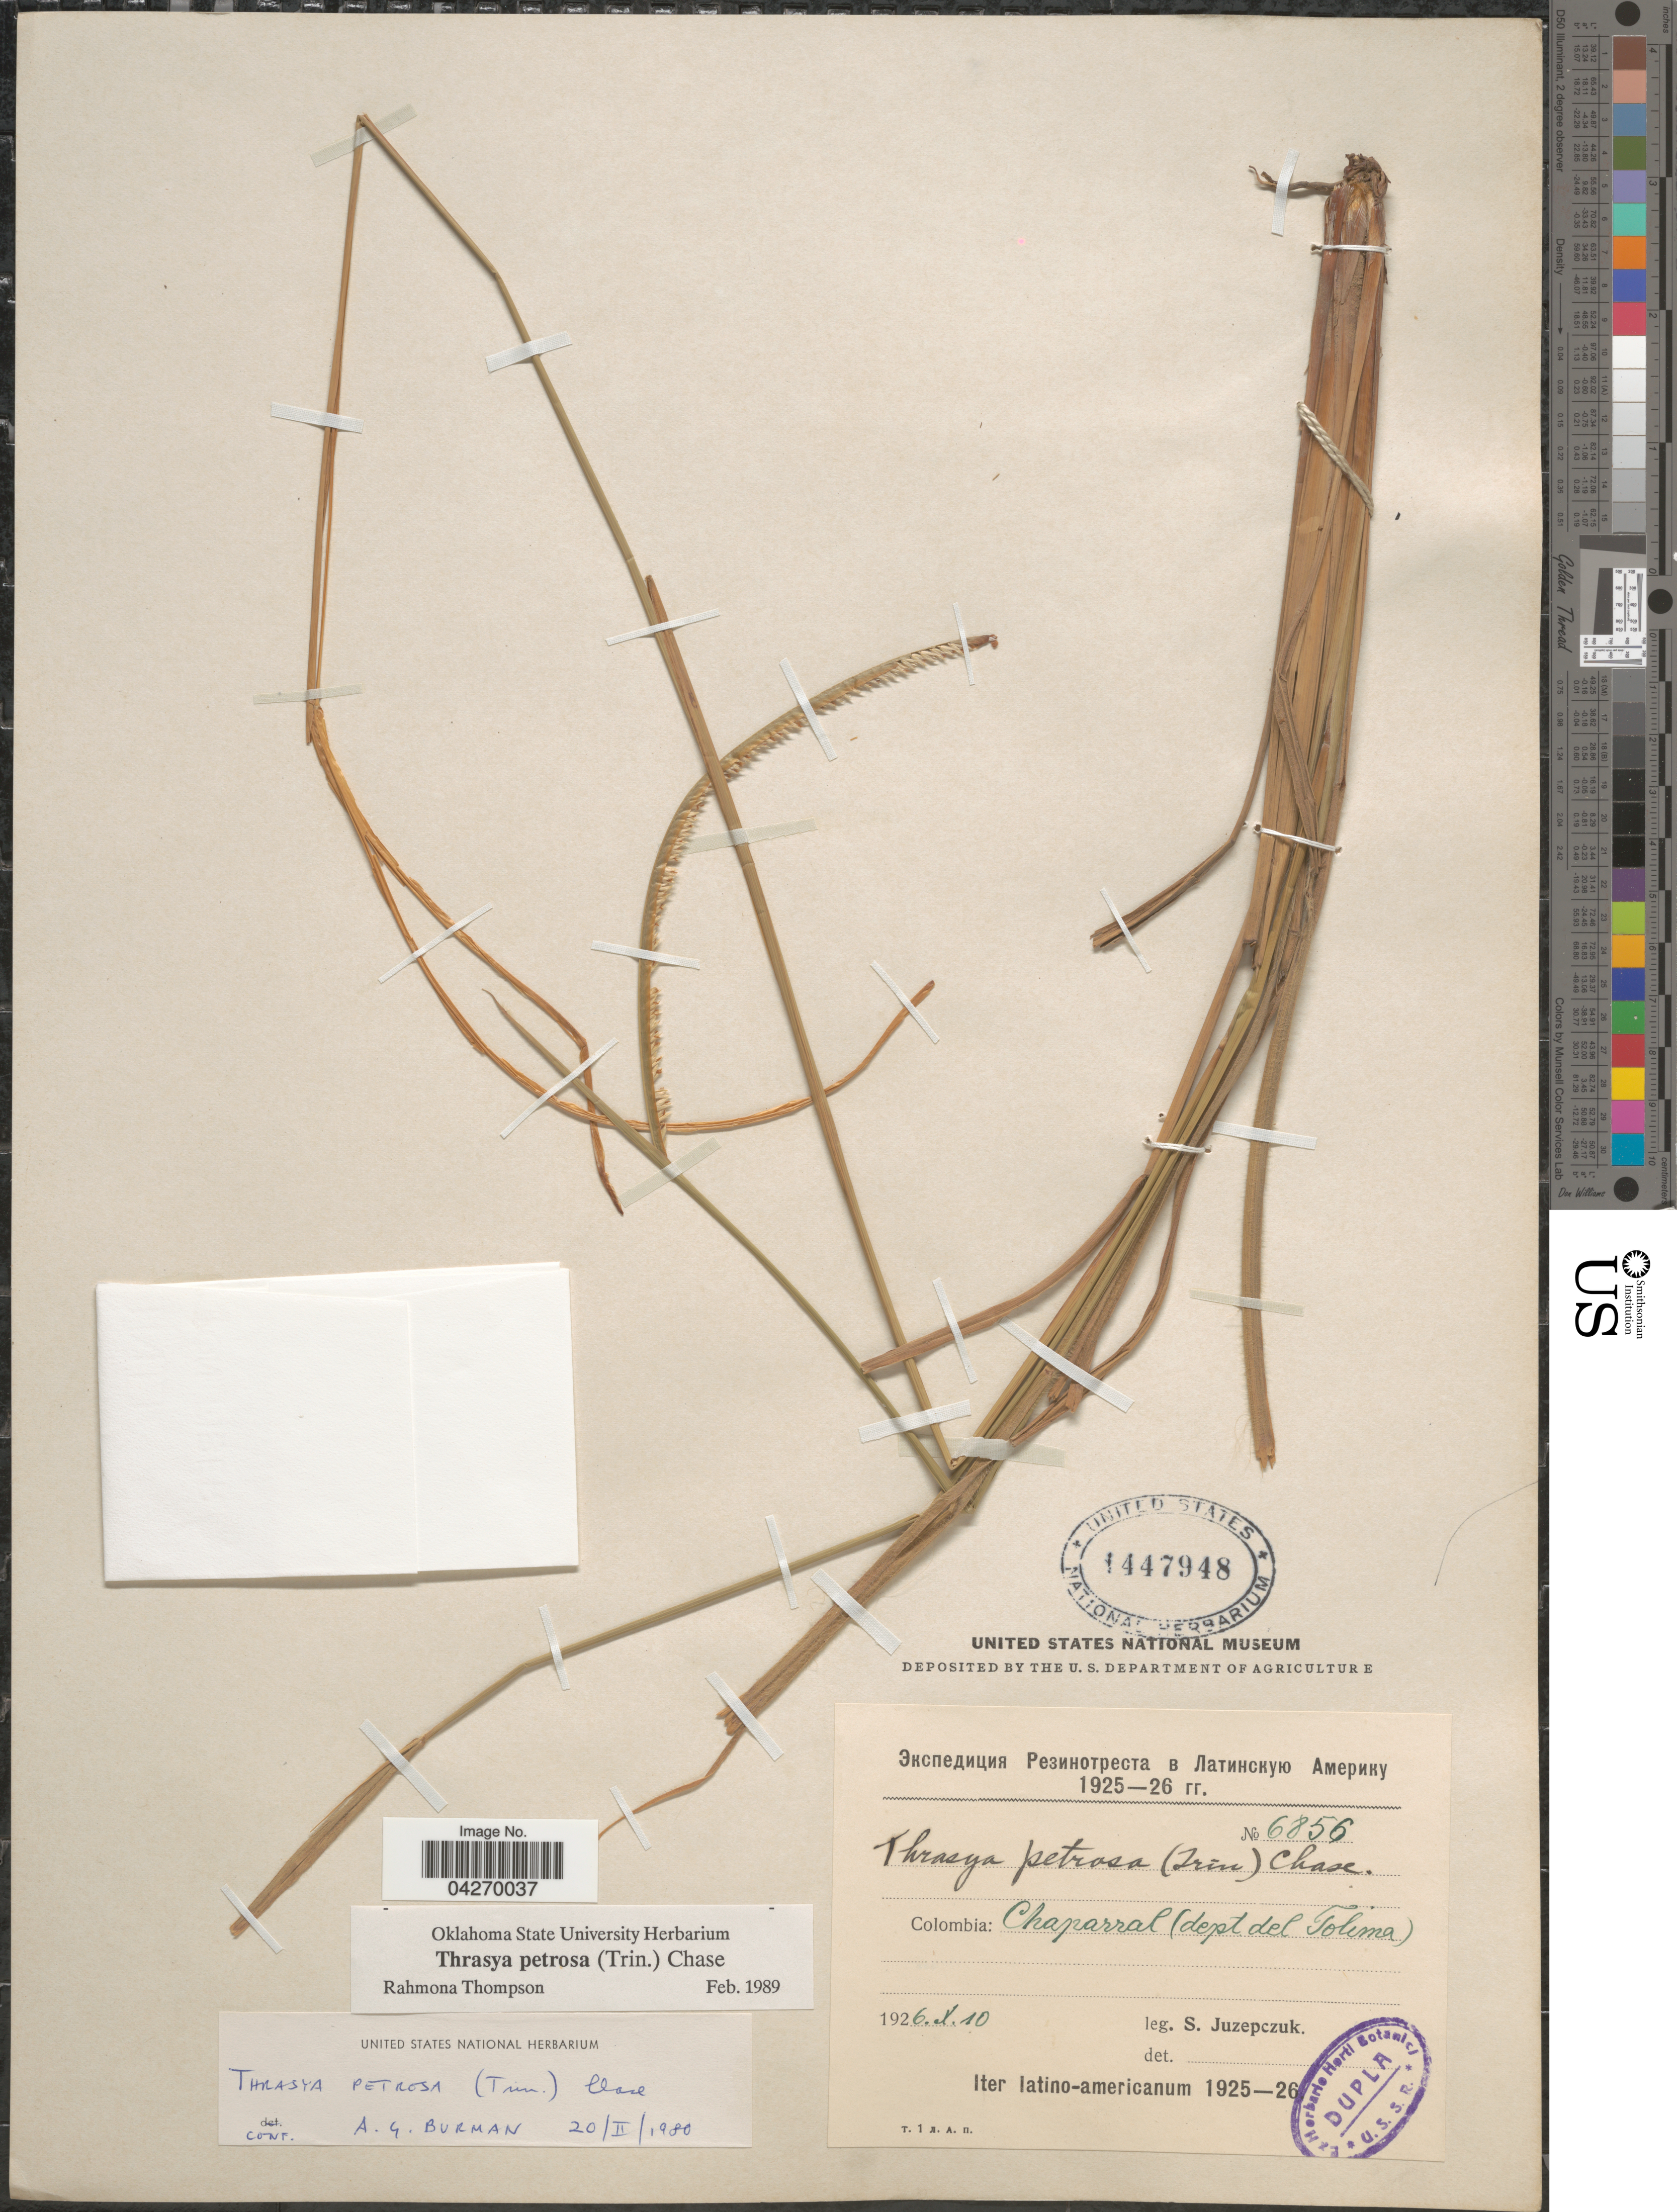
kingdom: Plantae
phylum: Tracheophyta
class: Liliopsida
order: Poales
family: Poaceae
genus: Paspalum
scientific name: Paspalum foliiforme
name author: S. Denham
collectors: S. V. Juzepczuk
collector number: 6856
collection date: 1925/1926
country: Colombia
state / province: Tolima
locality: Chaparral (dept del Tolima). Iter latino-americanum 1925-26.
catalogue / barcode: US 1447948